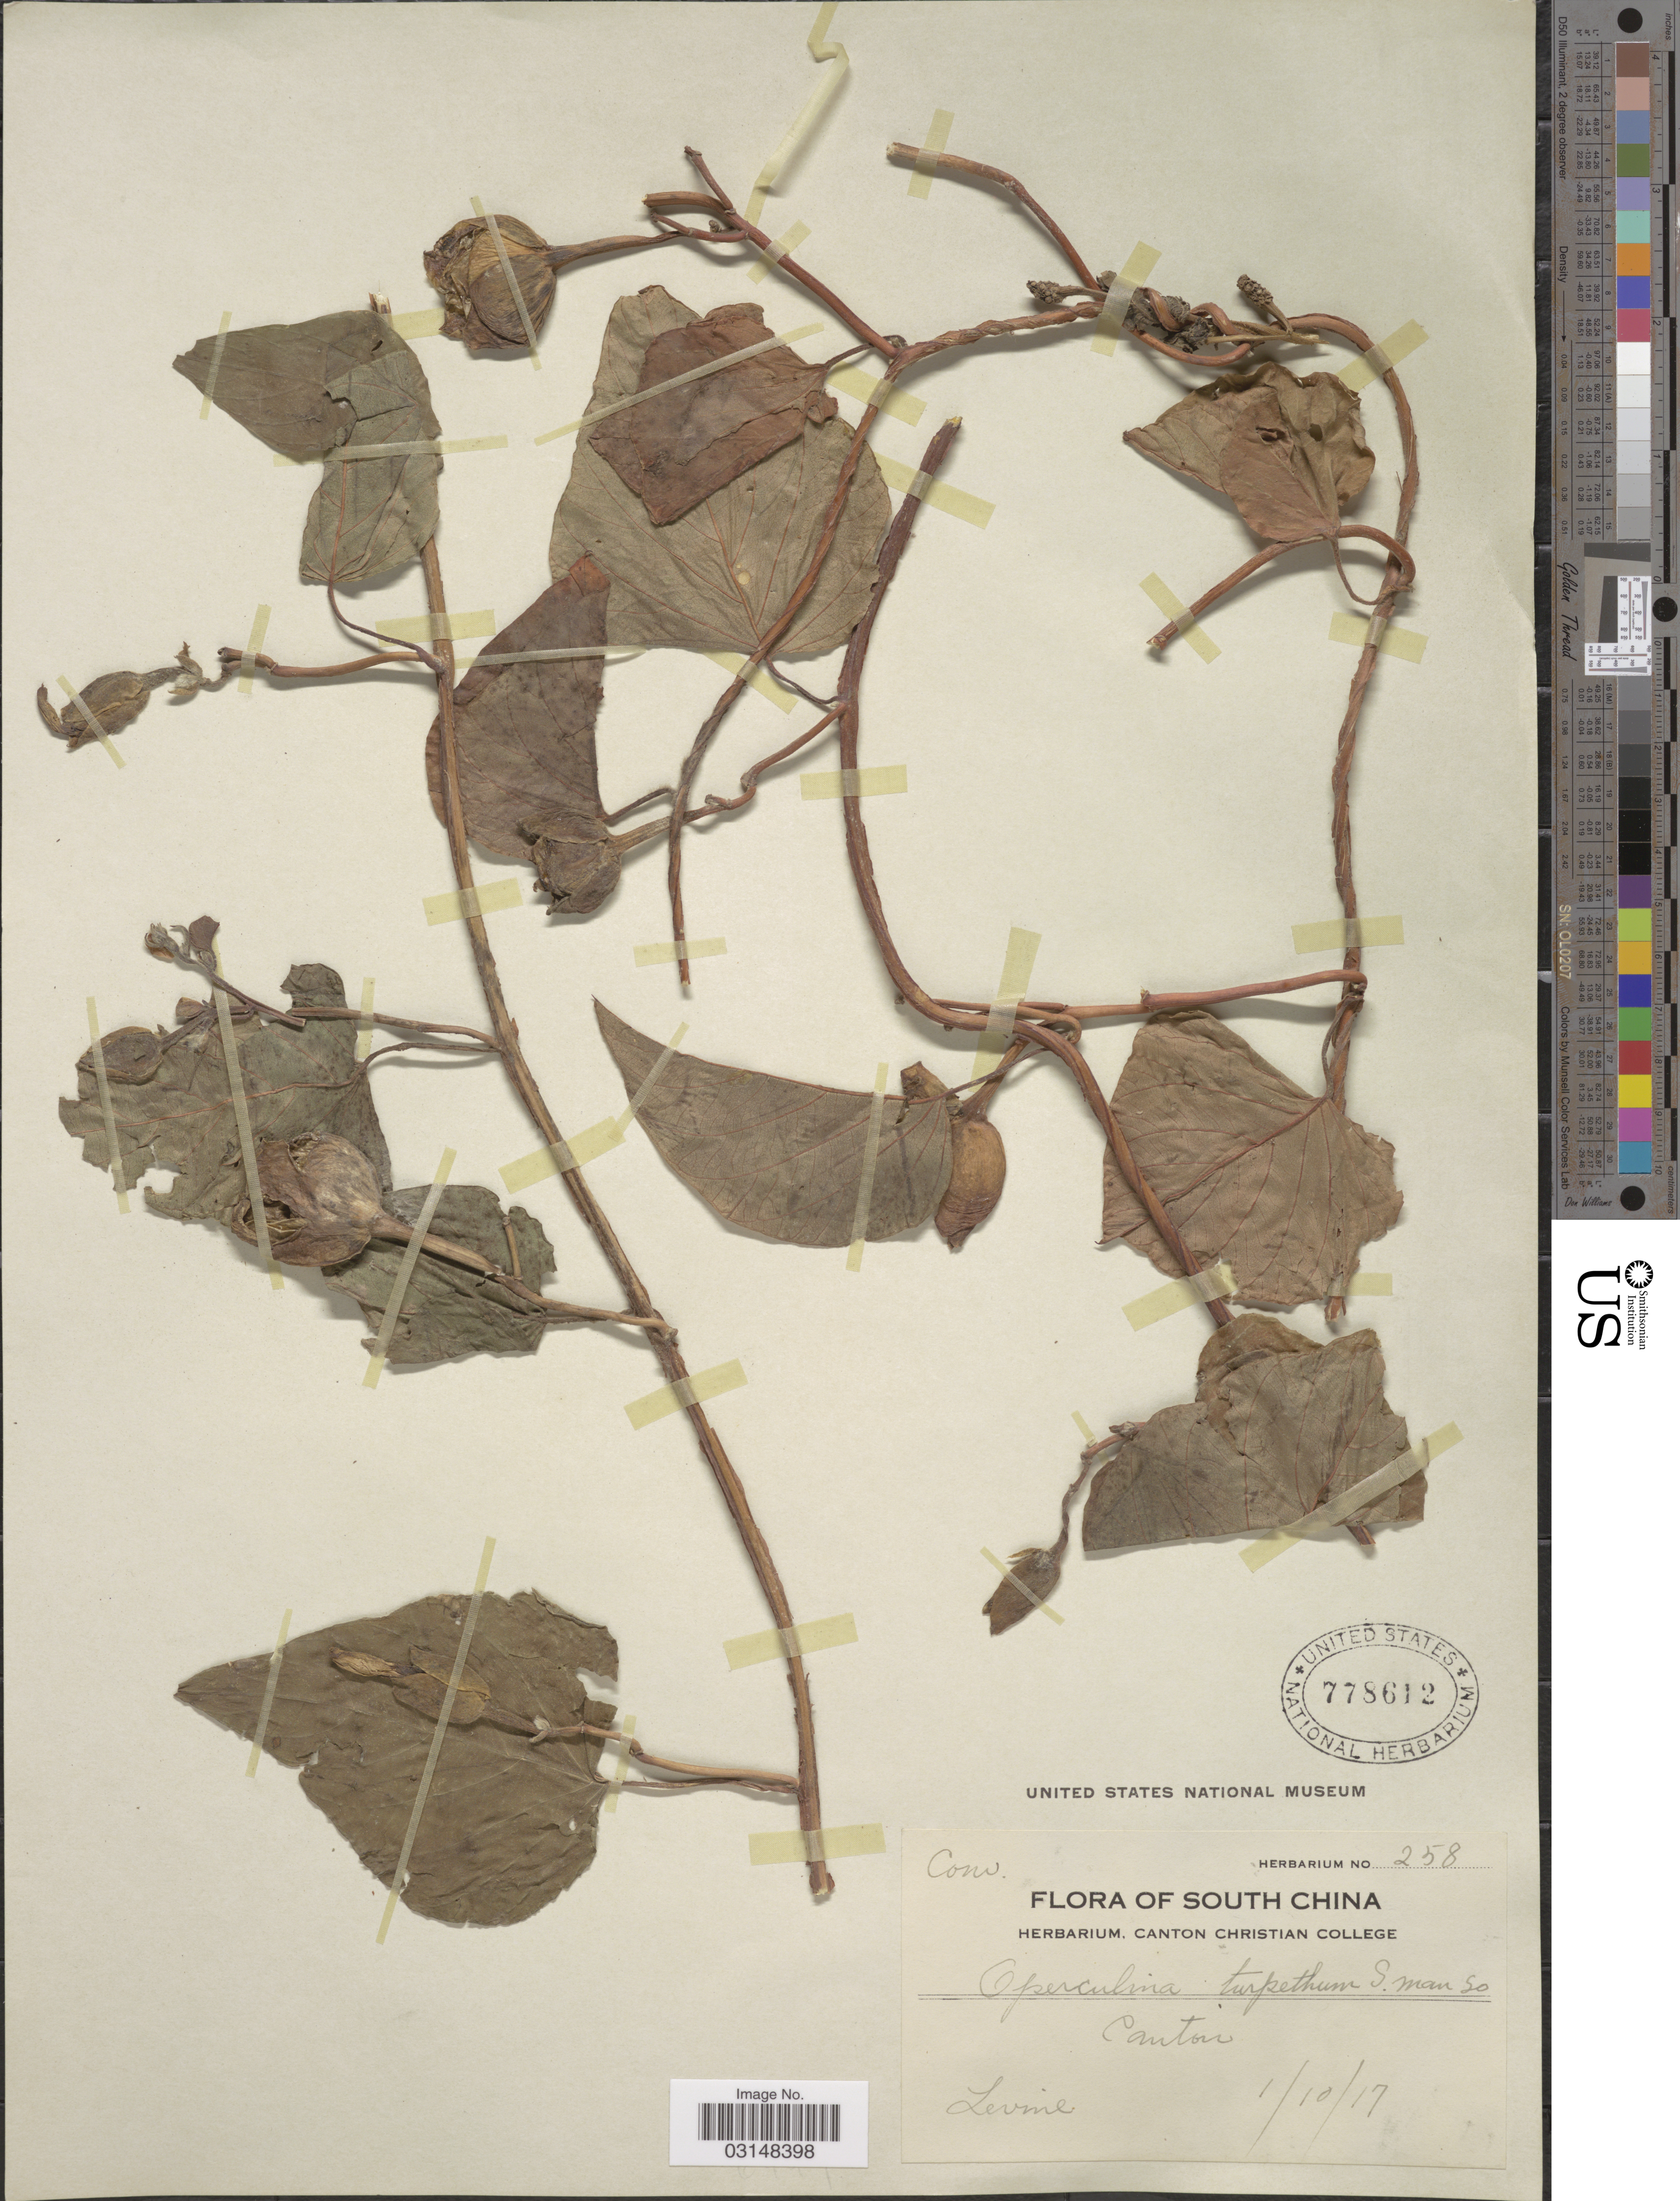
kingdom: Plantae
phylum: Tracheophyta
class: Magnoliopsida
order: Solanales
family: Convolvulaceae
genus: Operculina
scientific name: Operculina turpethum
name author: (L.) Silva Manso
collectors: -. Levine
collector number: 258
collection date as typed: Transcribed d/m/y: 1/10/17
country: China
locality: South China, Canton.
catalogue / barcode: US 778612